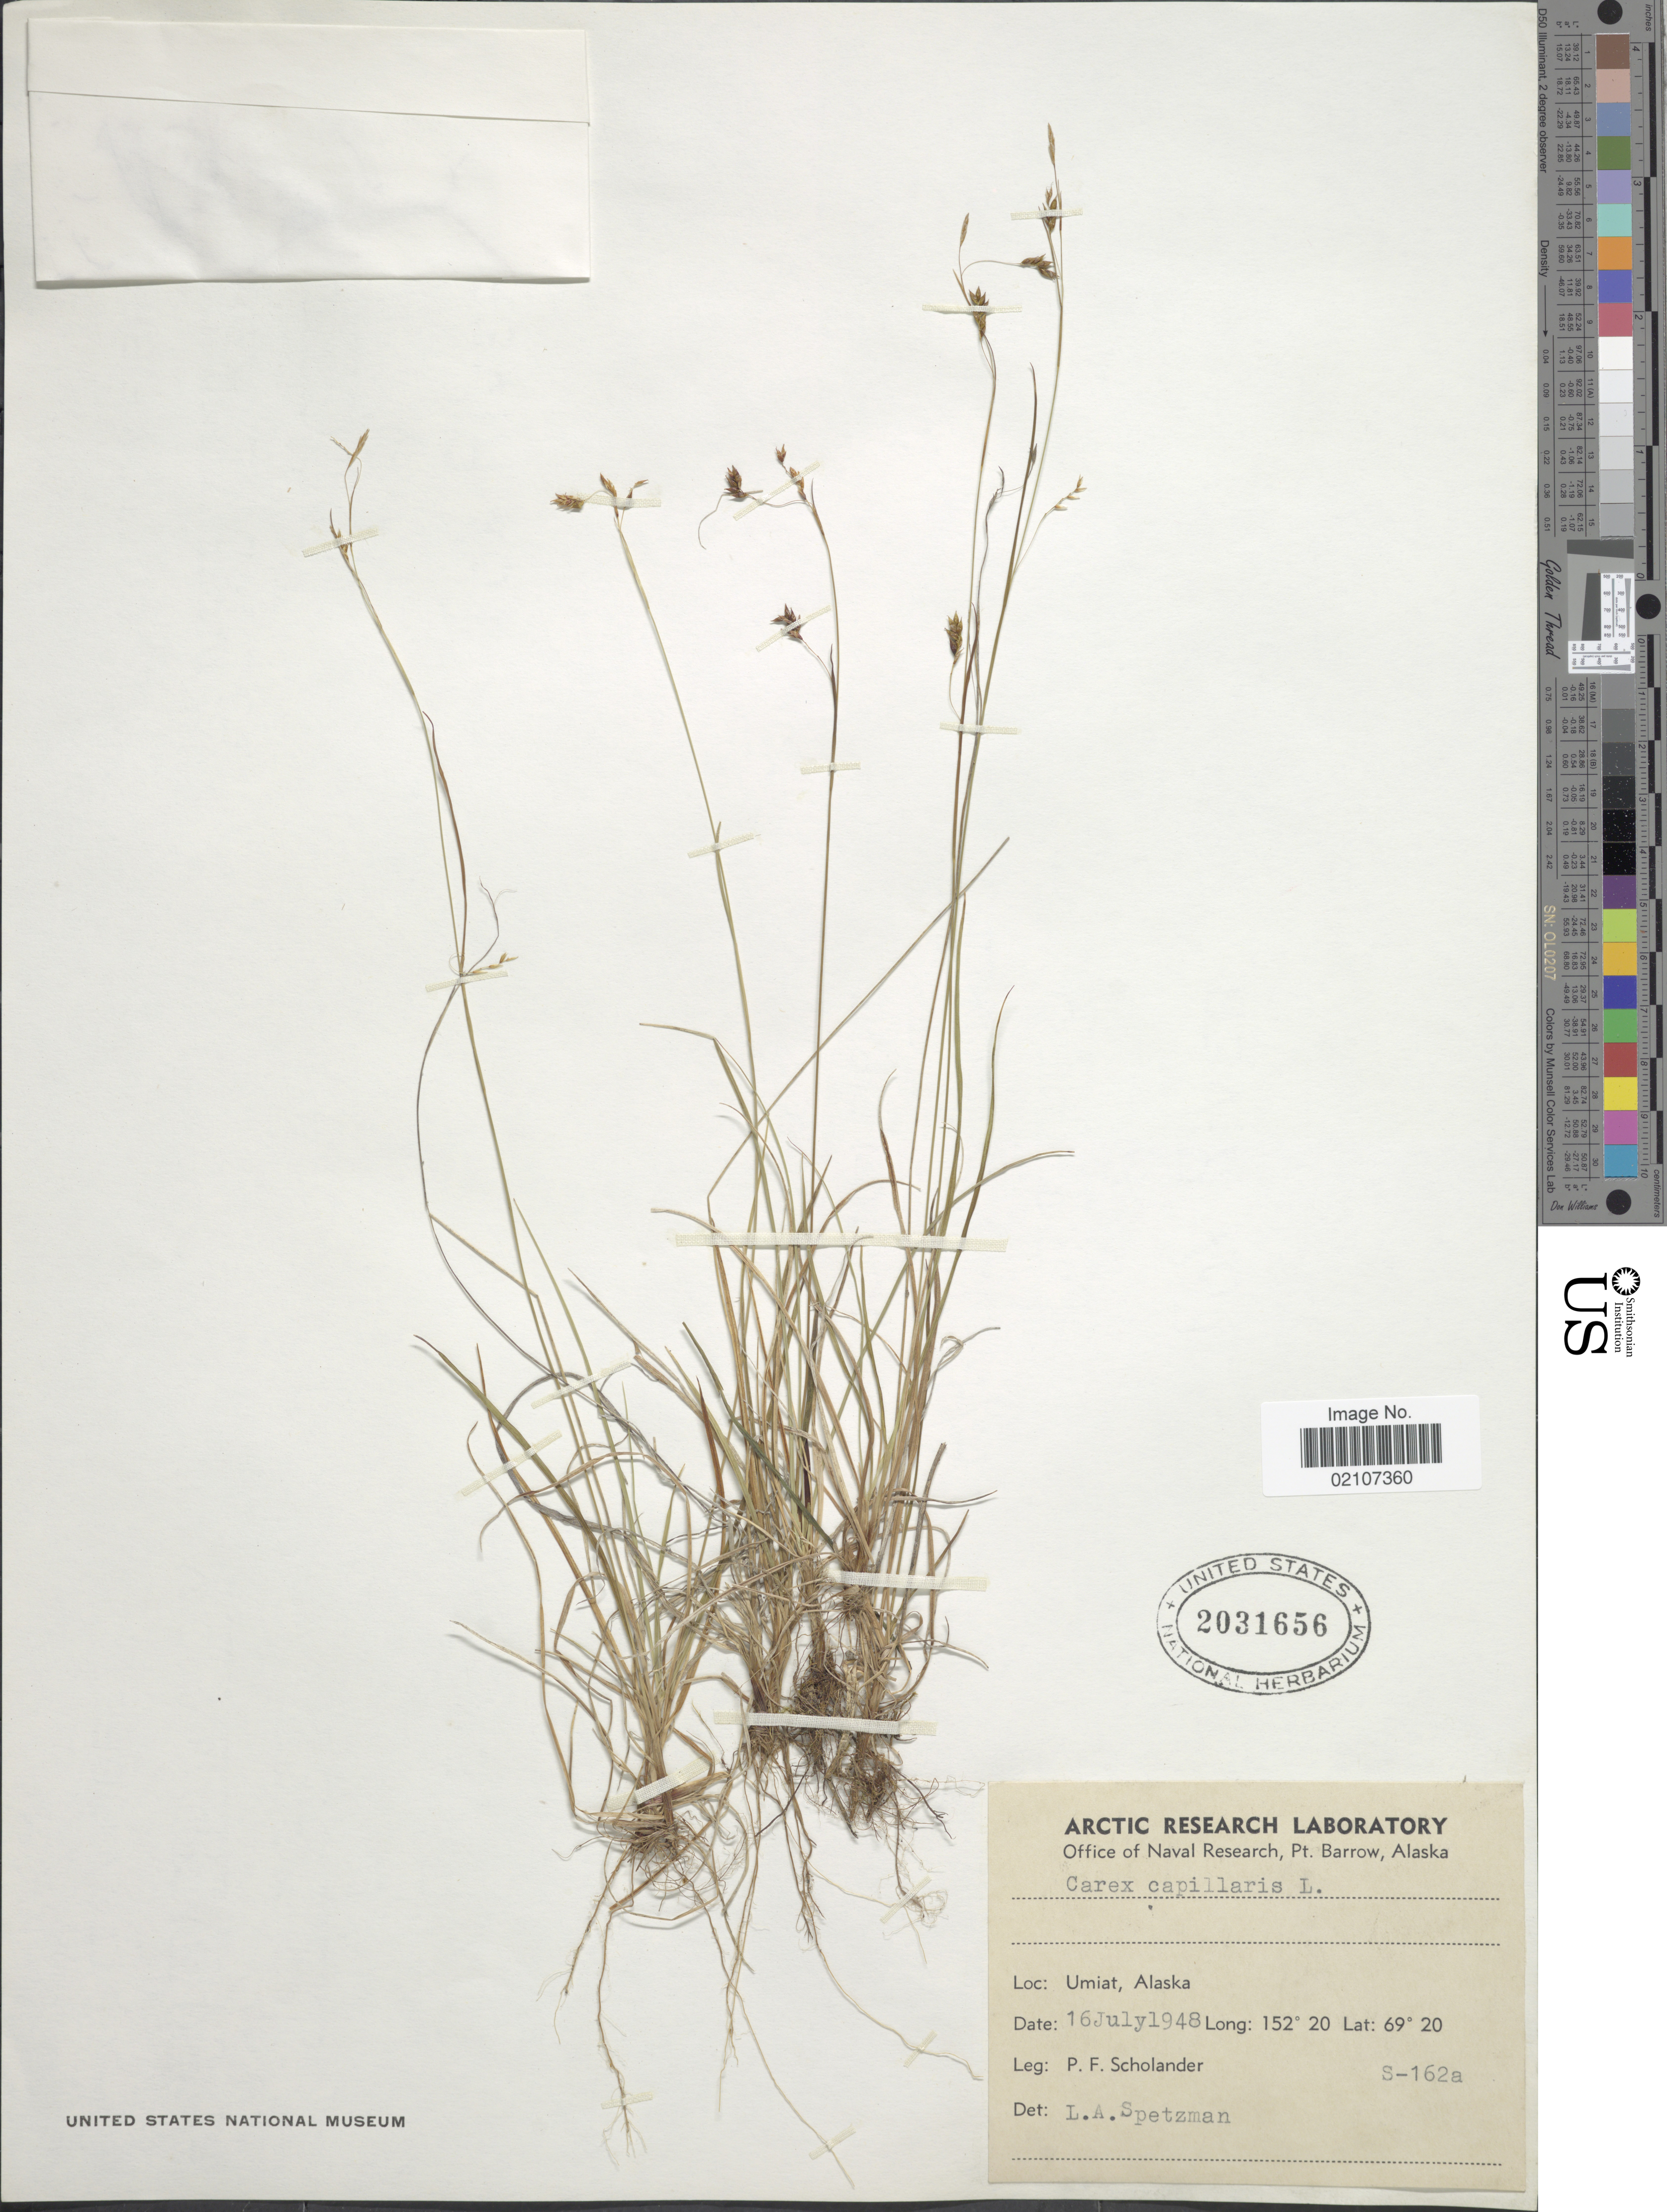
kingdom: Plantae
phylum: Tracheophyta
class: Liliopsida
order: Poales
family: Cyperaceae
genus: Carex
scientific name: Carex capillaris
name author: L.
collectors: P. Scholander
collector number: S-162a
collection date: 1948-07-16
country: United States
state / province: Alaska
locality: Umiat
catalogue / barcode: US 2031656